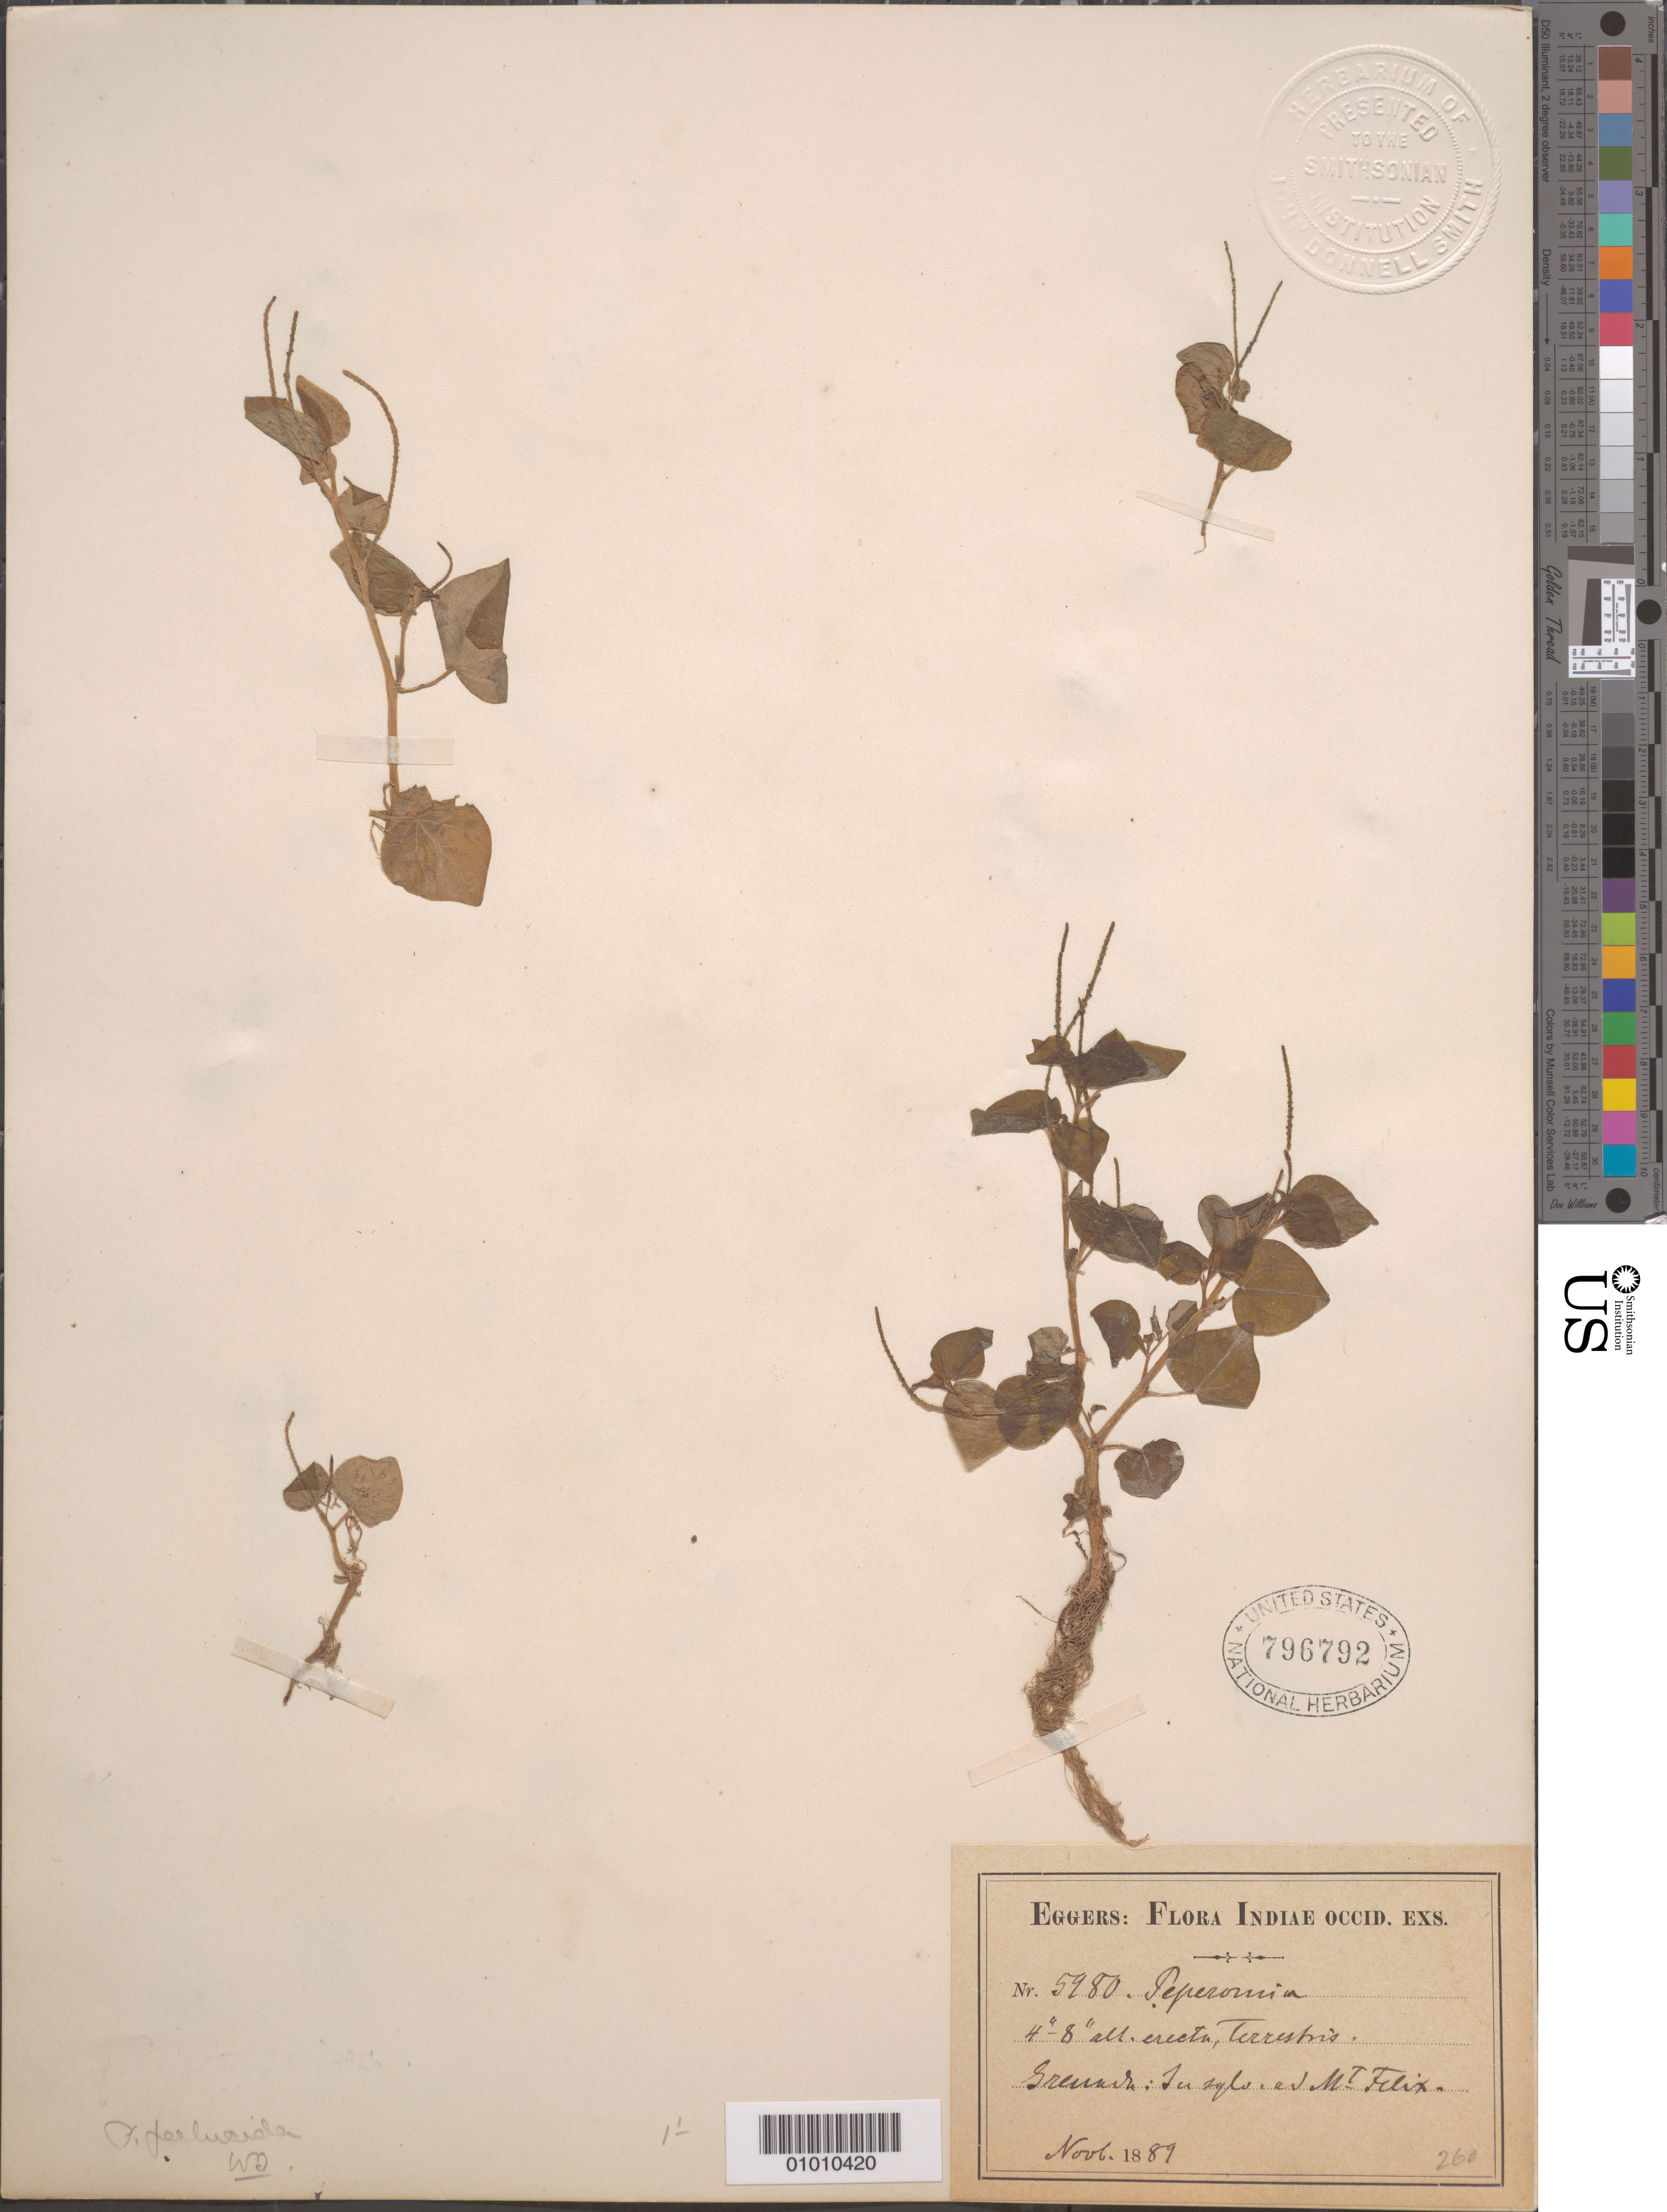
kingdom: Plantae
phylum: Tracheophyta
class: Magnoliopsida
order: Piperales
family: Piperaceae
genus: Peperomia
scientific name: Peperomia pellucida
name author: (L.) Kunth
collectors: H. F. A. von Eggers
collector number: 5980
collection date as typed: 18 Nov 1889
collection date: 1889-11-18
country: Grenada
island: Grenada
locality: mt felix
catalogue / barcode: US 796792